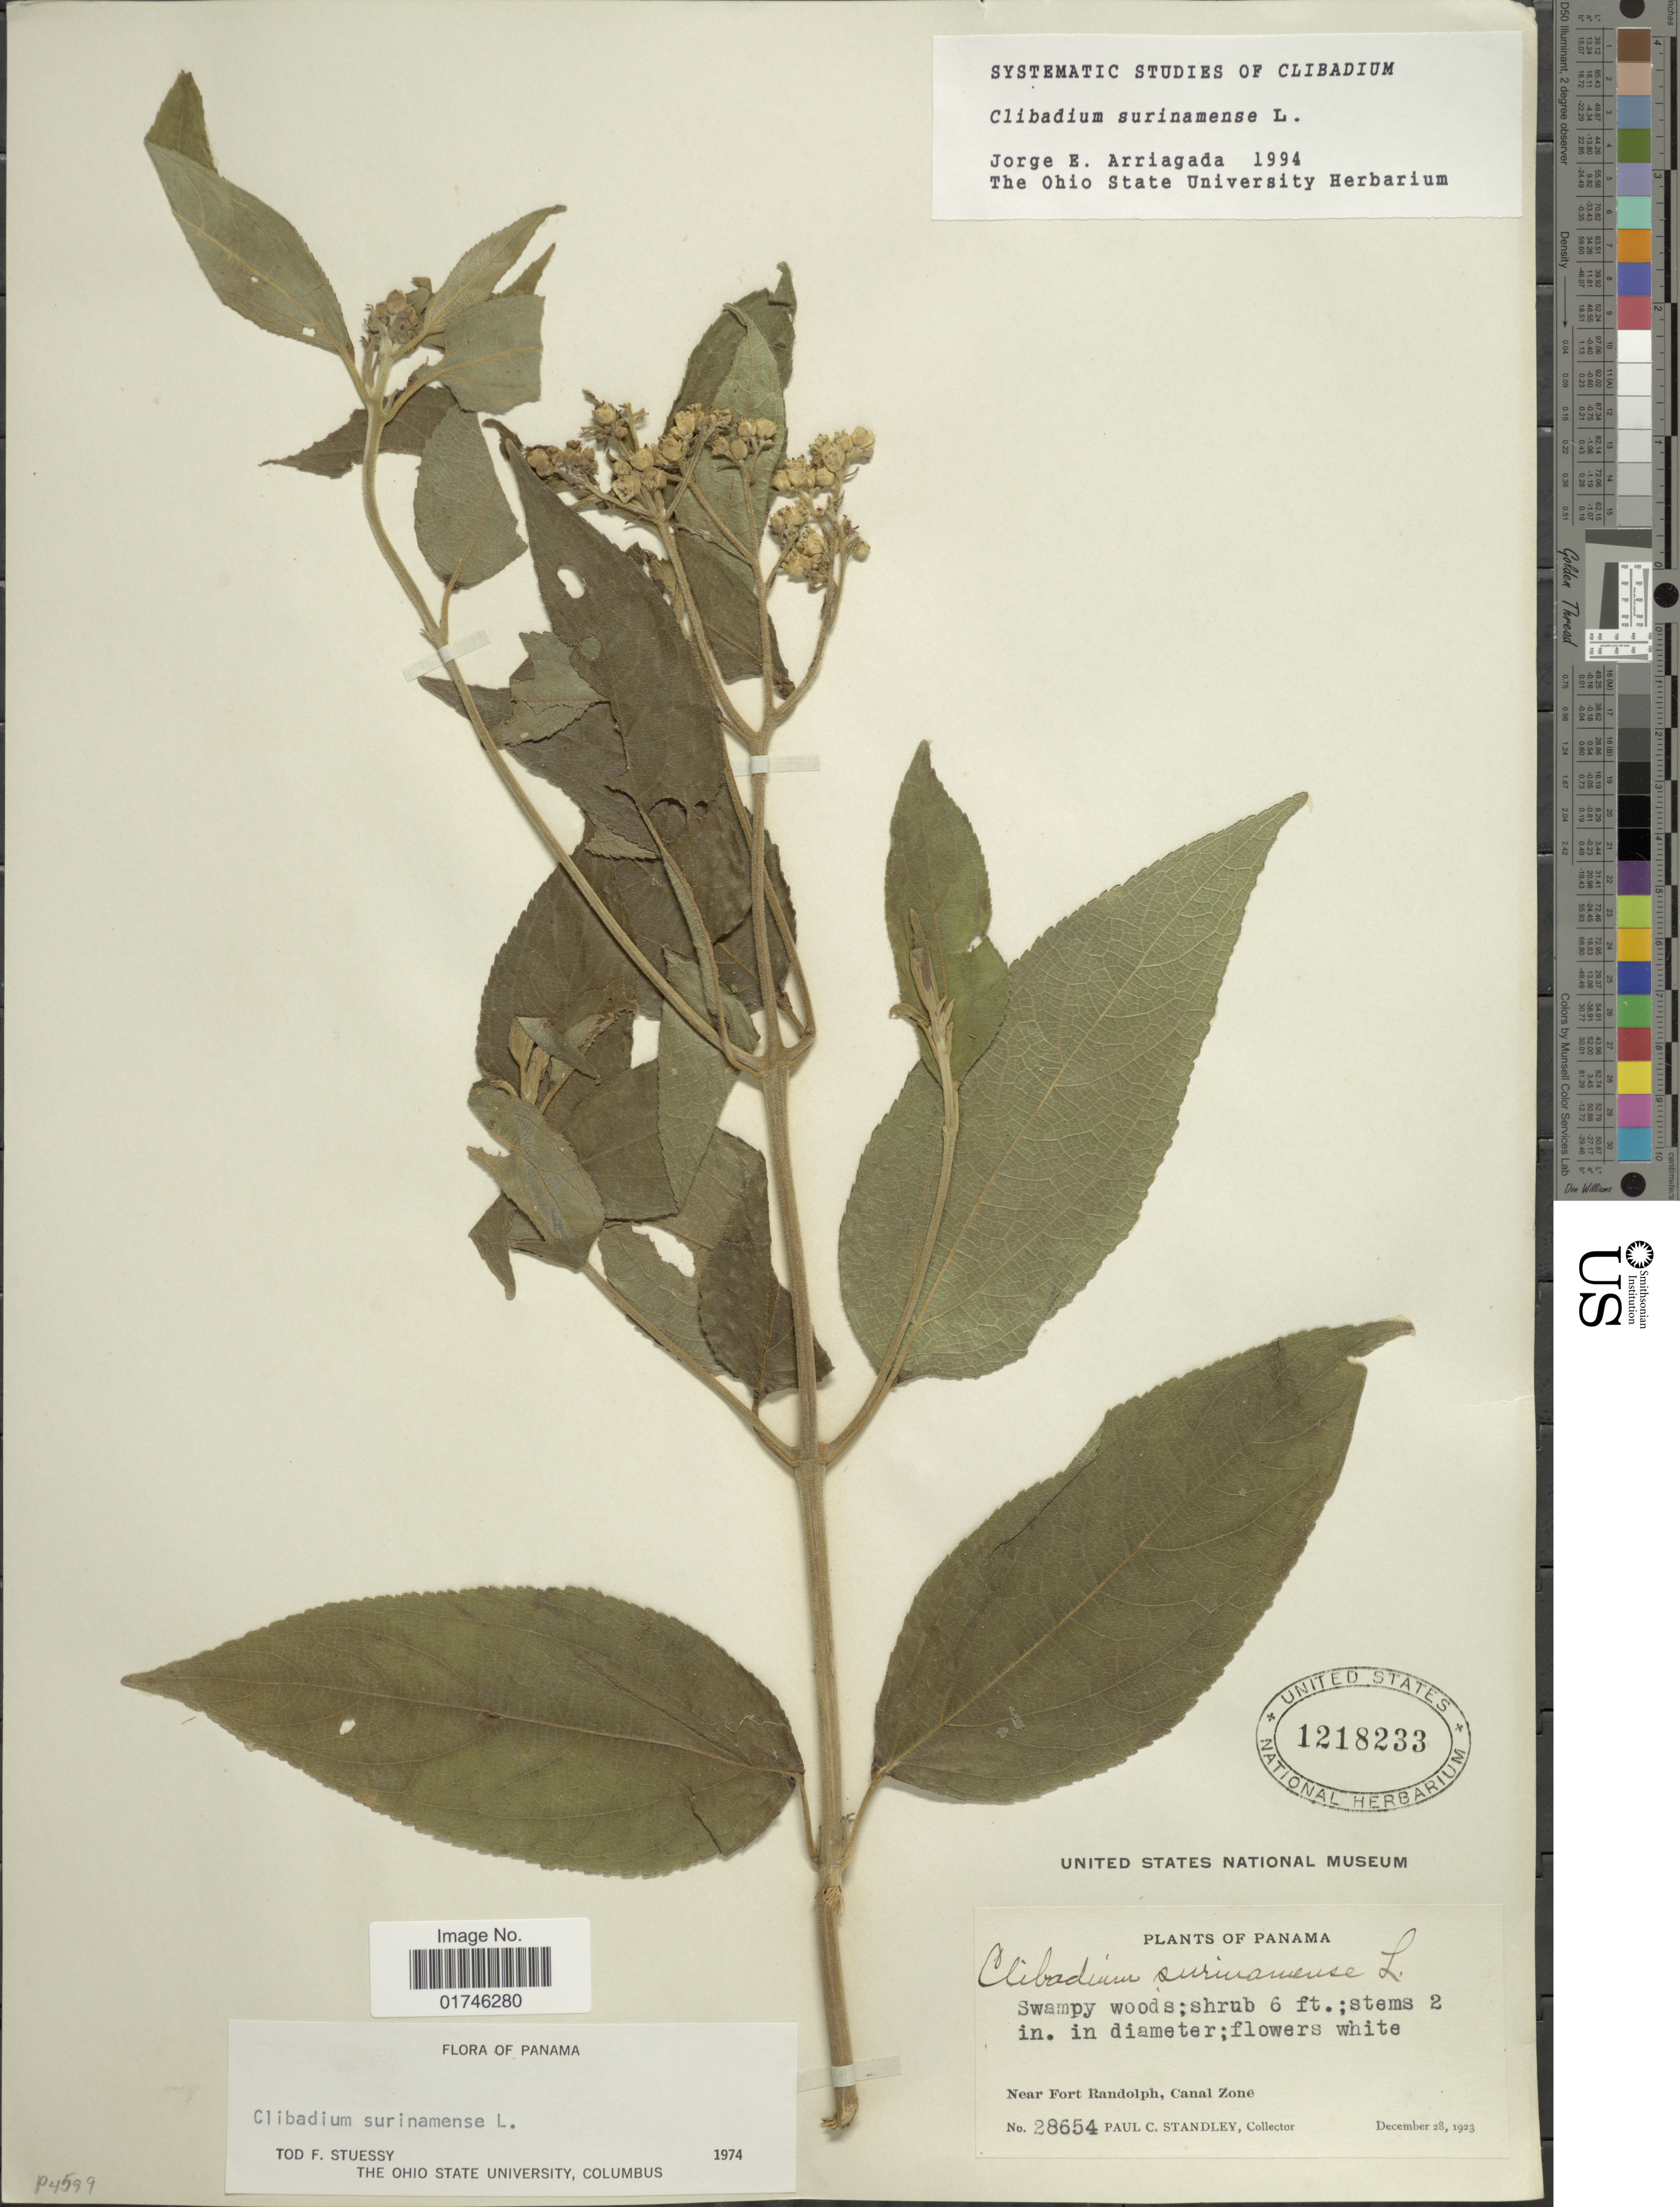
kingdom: Plantae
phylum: Tracheophyta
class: Magnoliopsida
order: Asterales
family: Asteraceae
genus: Clibadium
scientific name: Clibadium surinamense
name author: L.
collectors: P. C. Standley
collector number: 28654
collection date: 1923-12-28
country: Panama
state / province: Colón / Panamá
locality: Panama. Near Fort Randolph. Canal zone.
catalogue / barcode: US 1218233